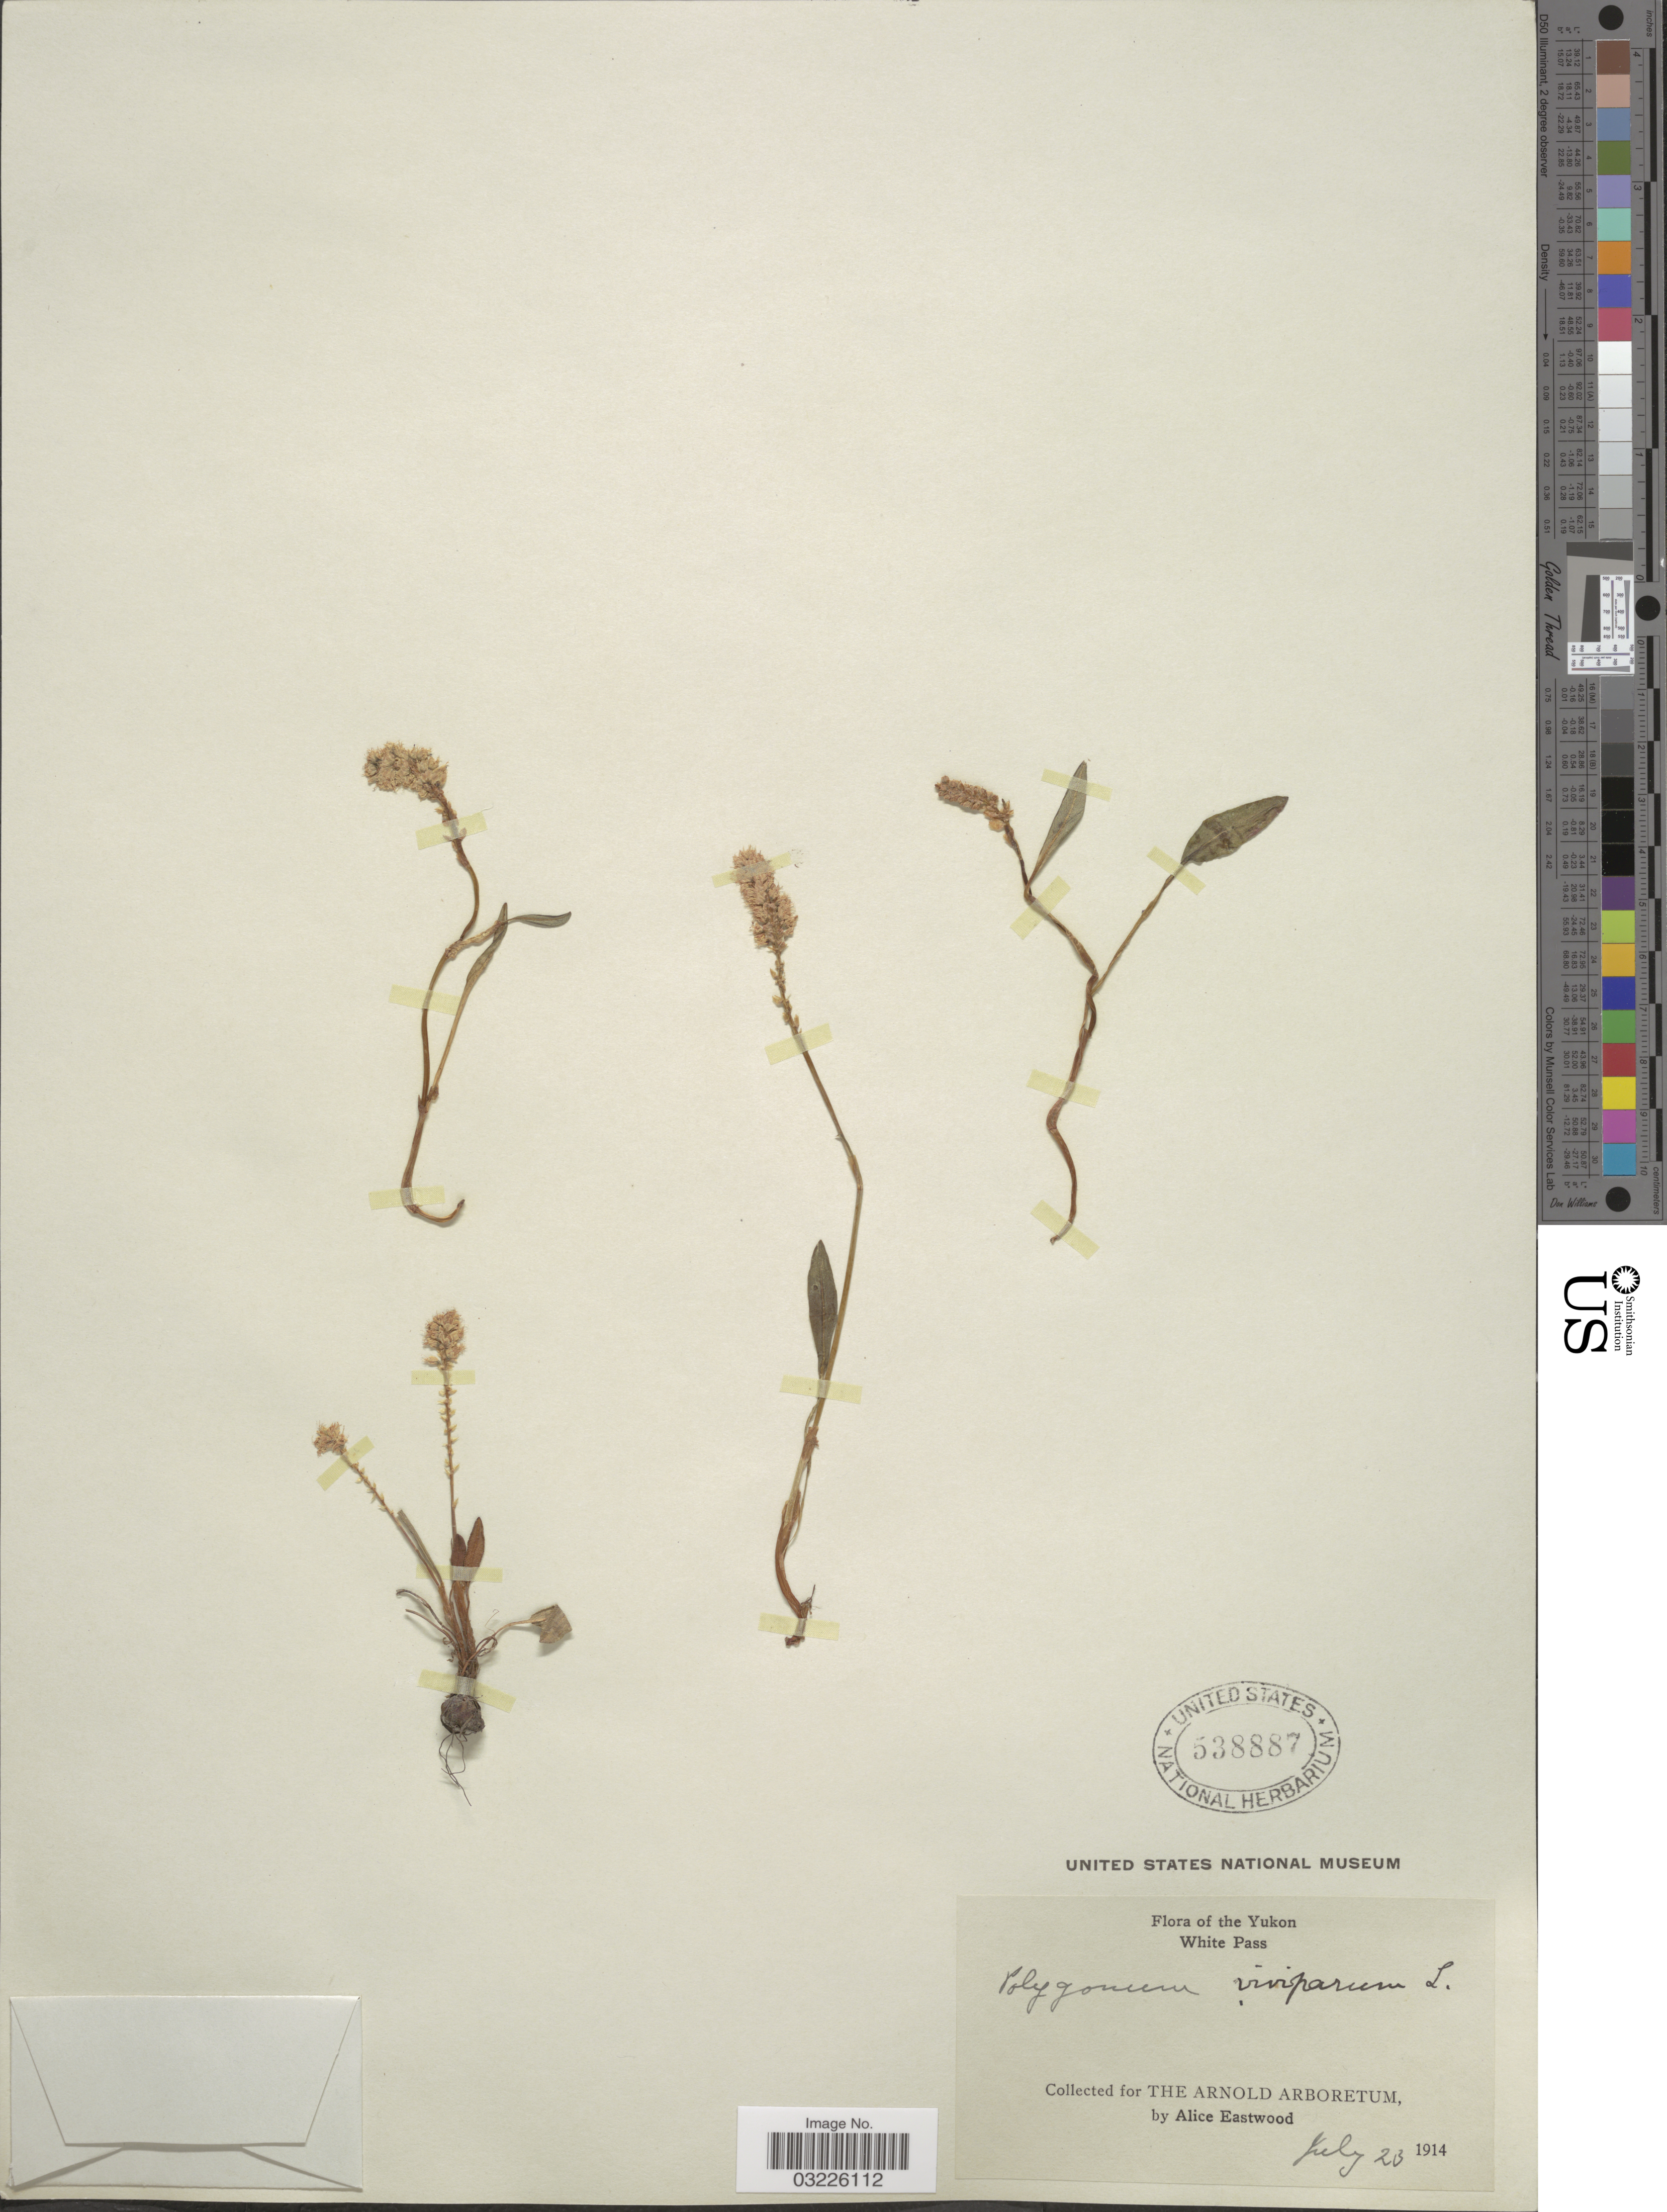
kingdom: Plantae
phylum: Tracheophyta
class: Magnoliopsida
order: Caryophyllales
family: Polygonaceae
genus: Bistorta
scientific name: Bistorta vivipara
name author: (L.) Delarbre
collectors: A. Eastwood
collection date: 1914-07-23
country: Canada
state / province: Yukon Territory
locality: White Pass.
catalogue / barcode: US 538887